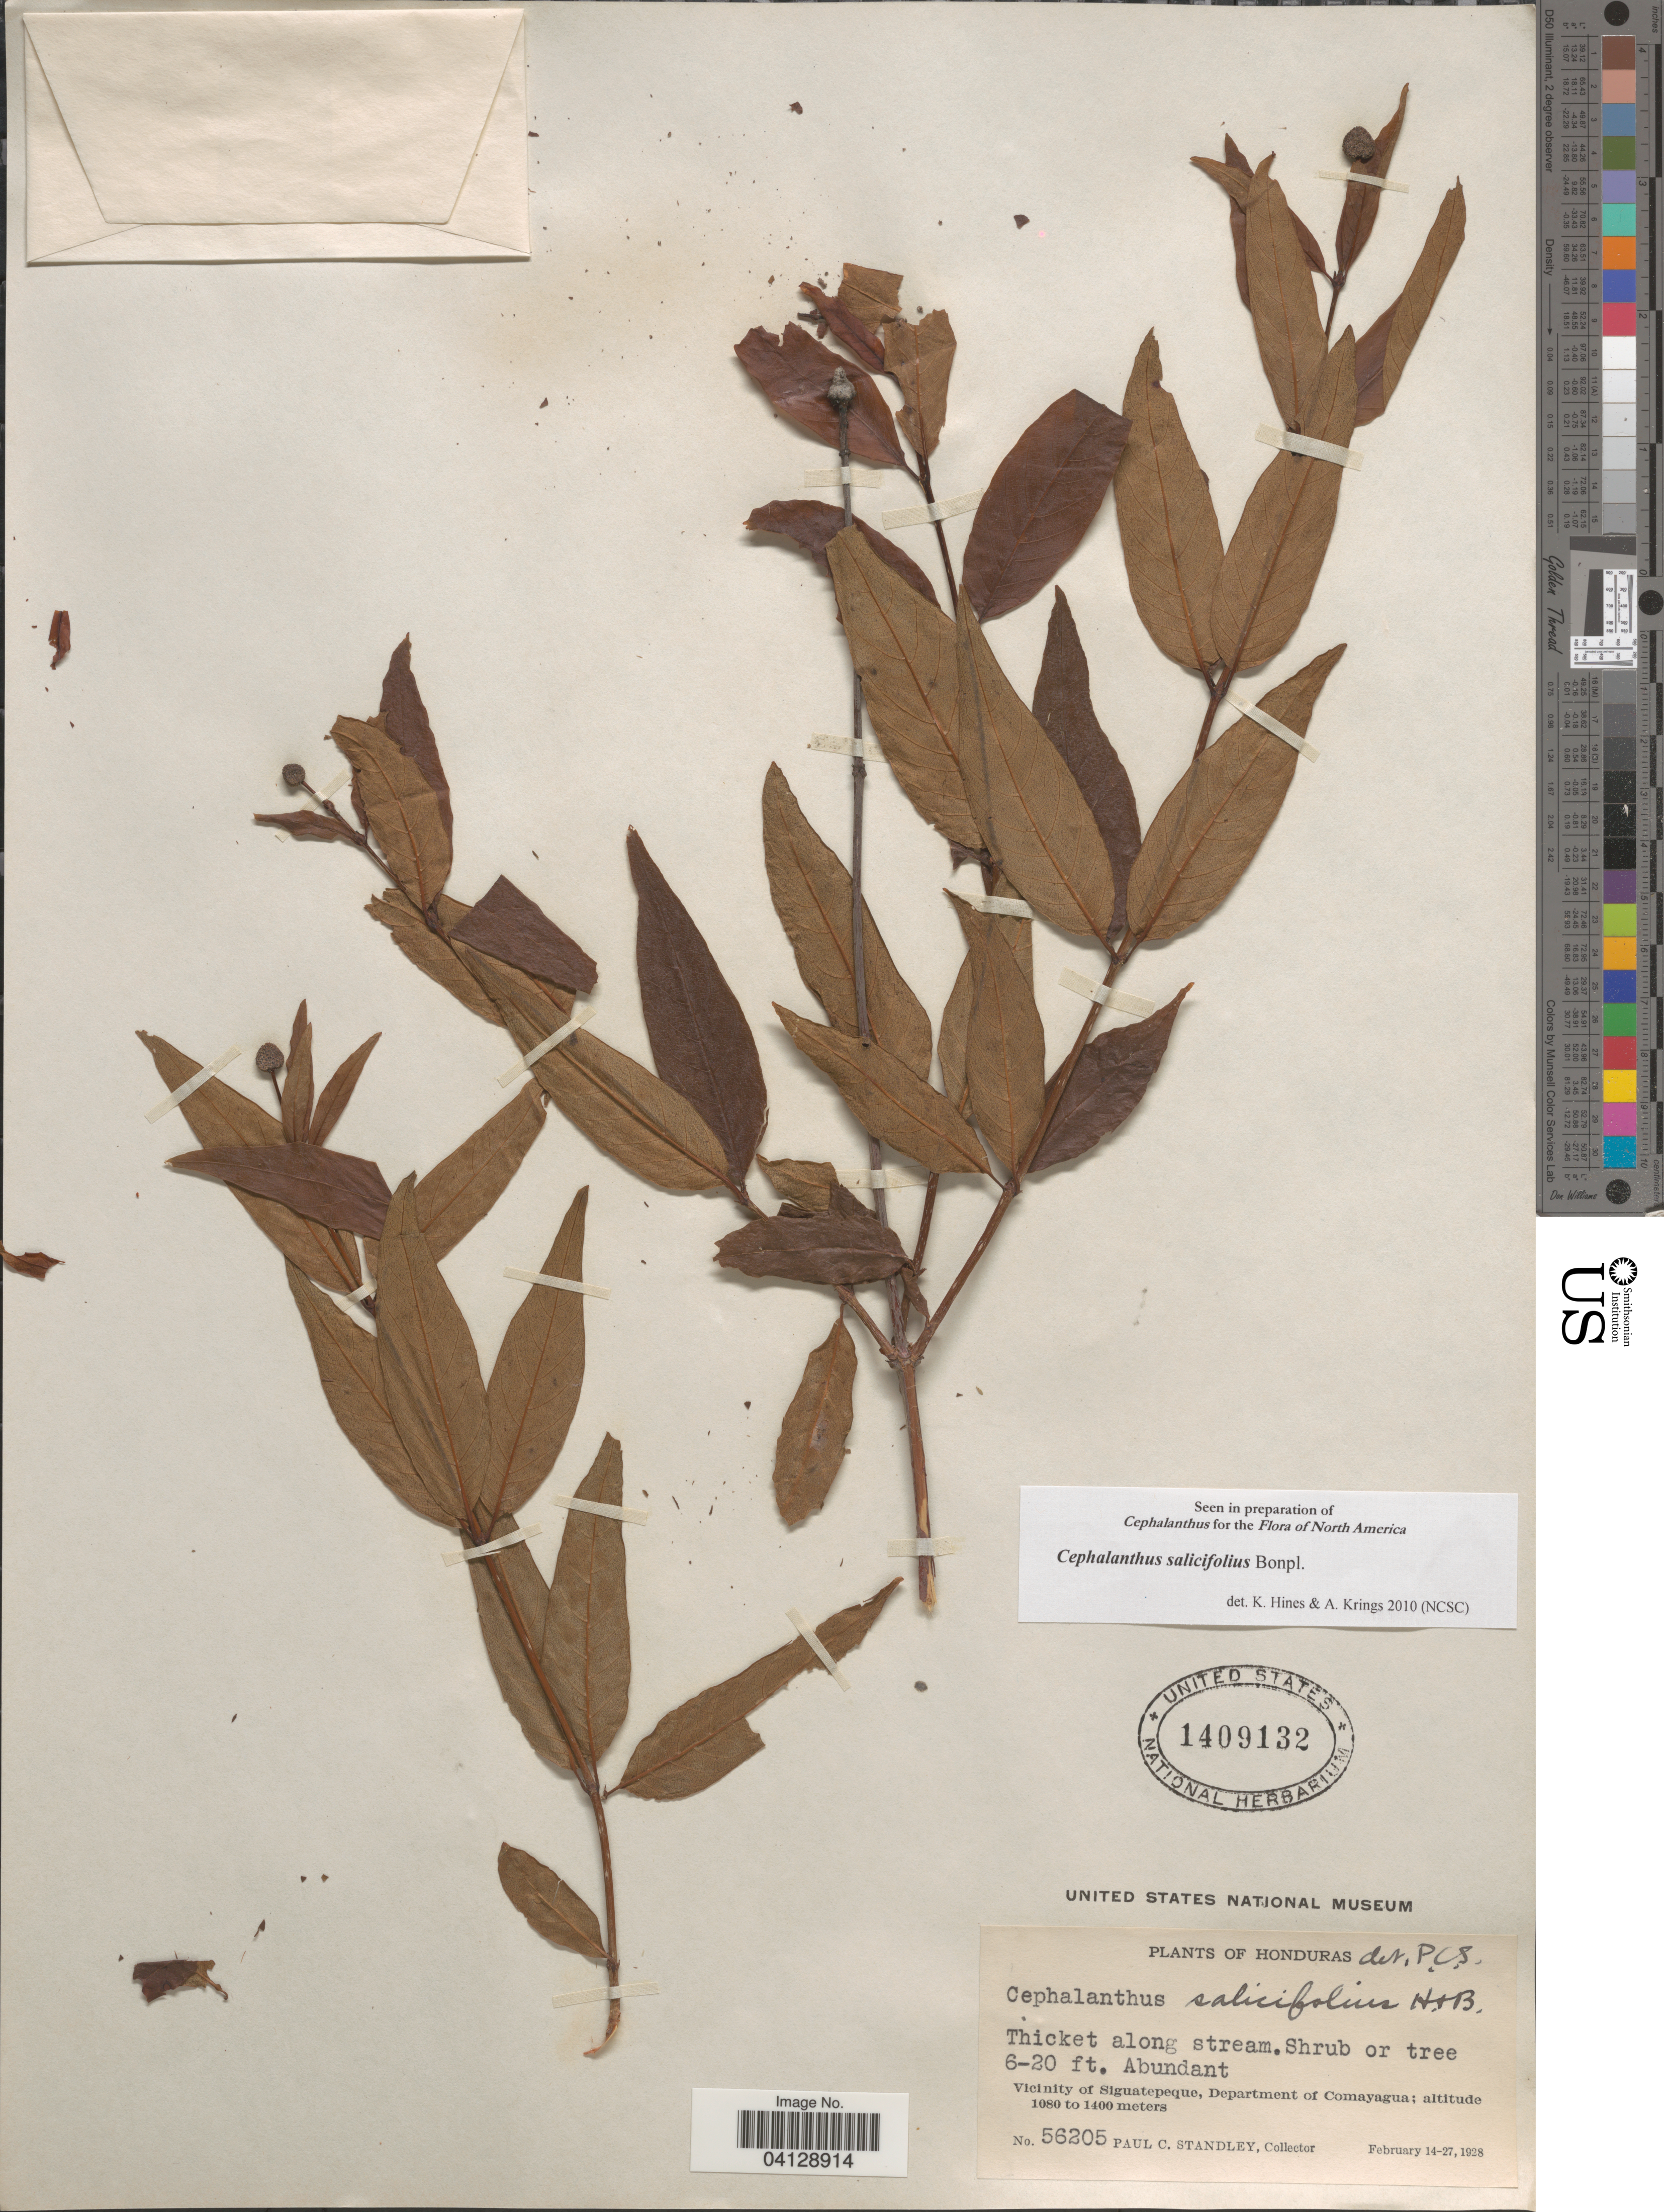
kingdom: Plantae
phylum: Tracheophyta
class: Magnoliopsida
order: Gentianales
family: Rubiaceae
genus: Cephalanthus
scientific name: Cephalanthus salicifolius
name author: Bonpl.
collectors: P. C. Standley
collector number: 56205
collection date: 1928-02-14/1928-02-27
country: Honduras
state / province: Comayagua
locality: Vicinity of Siguatepeque, Department of Comayagua.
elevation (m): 1080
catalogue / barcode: US 1409132